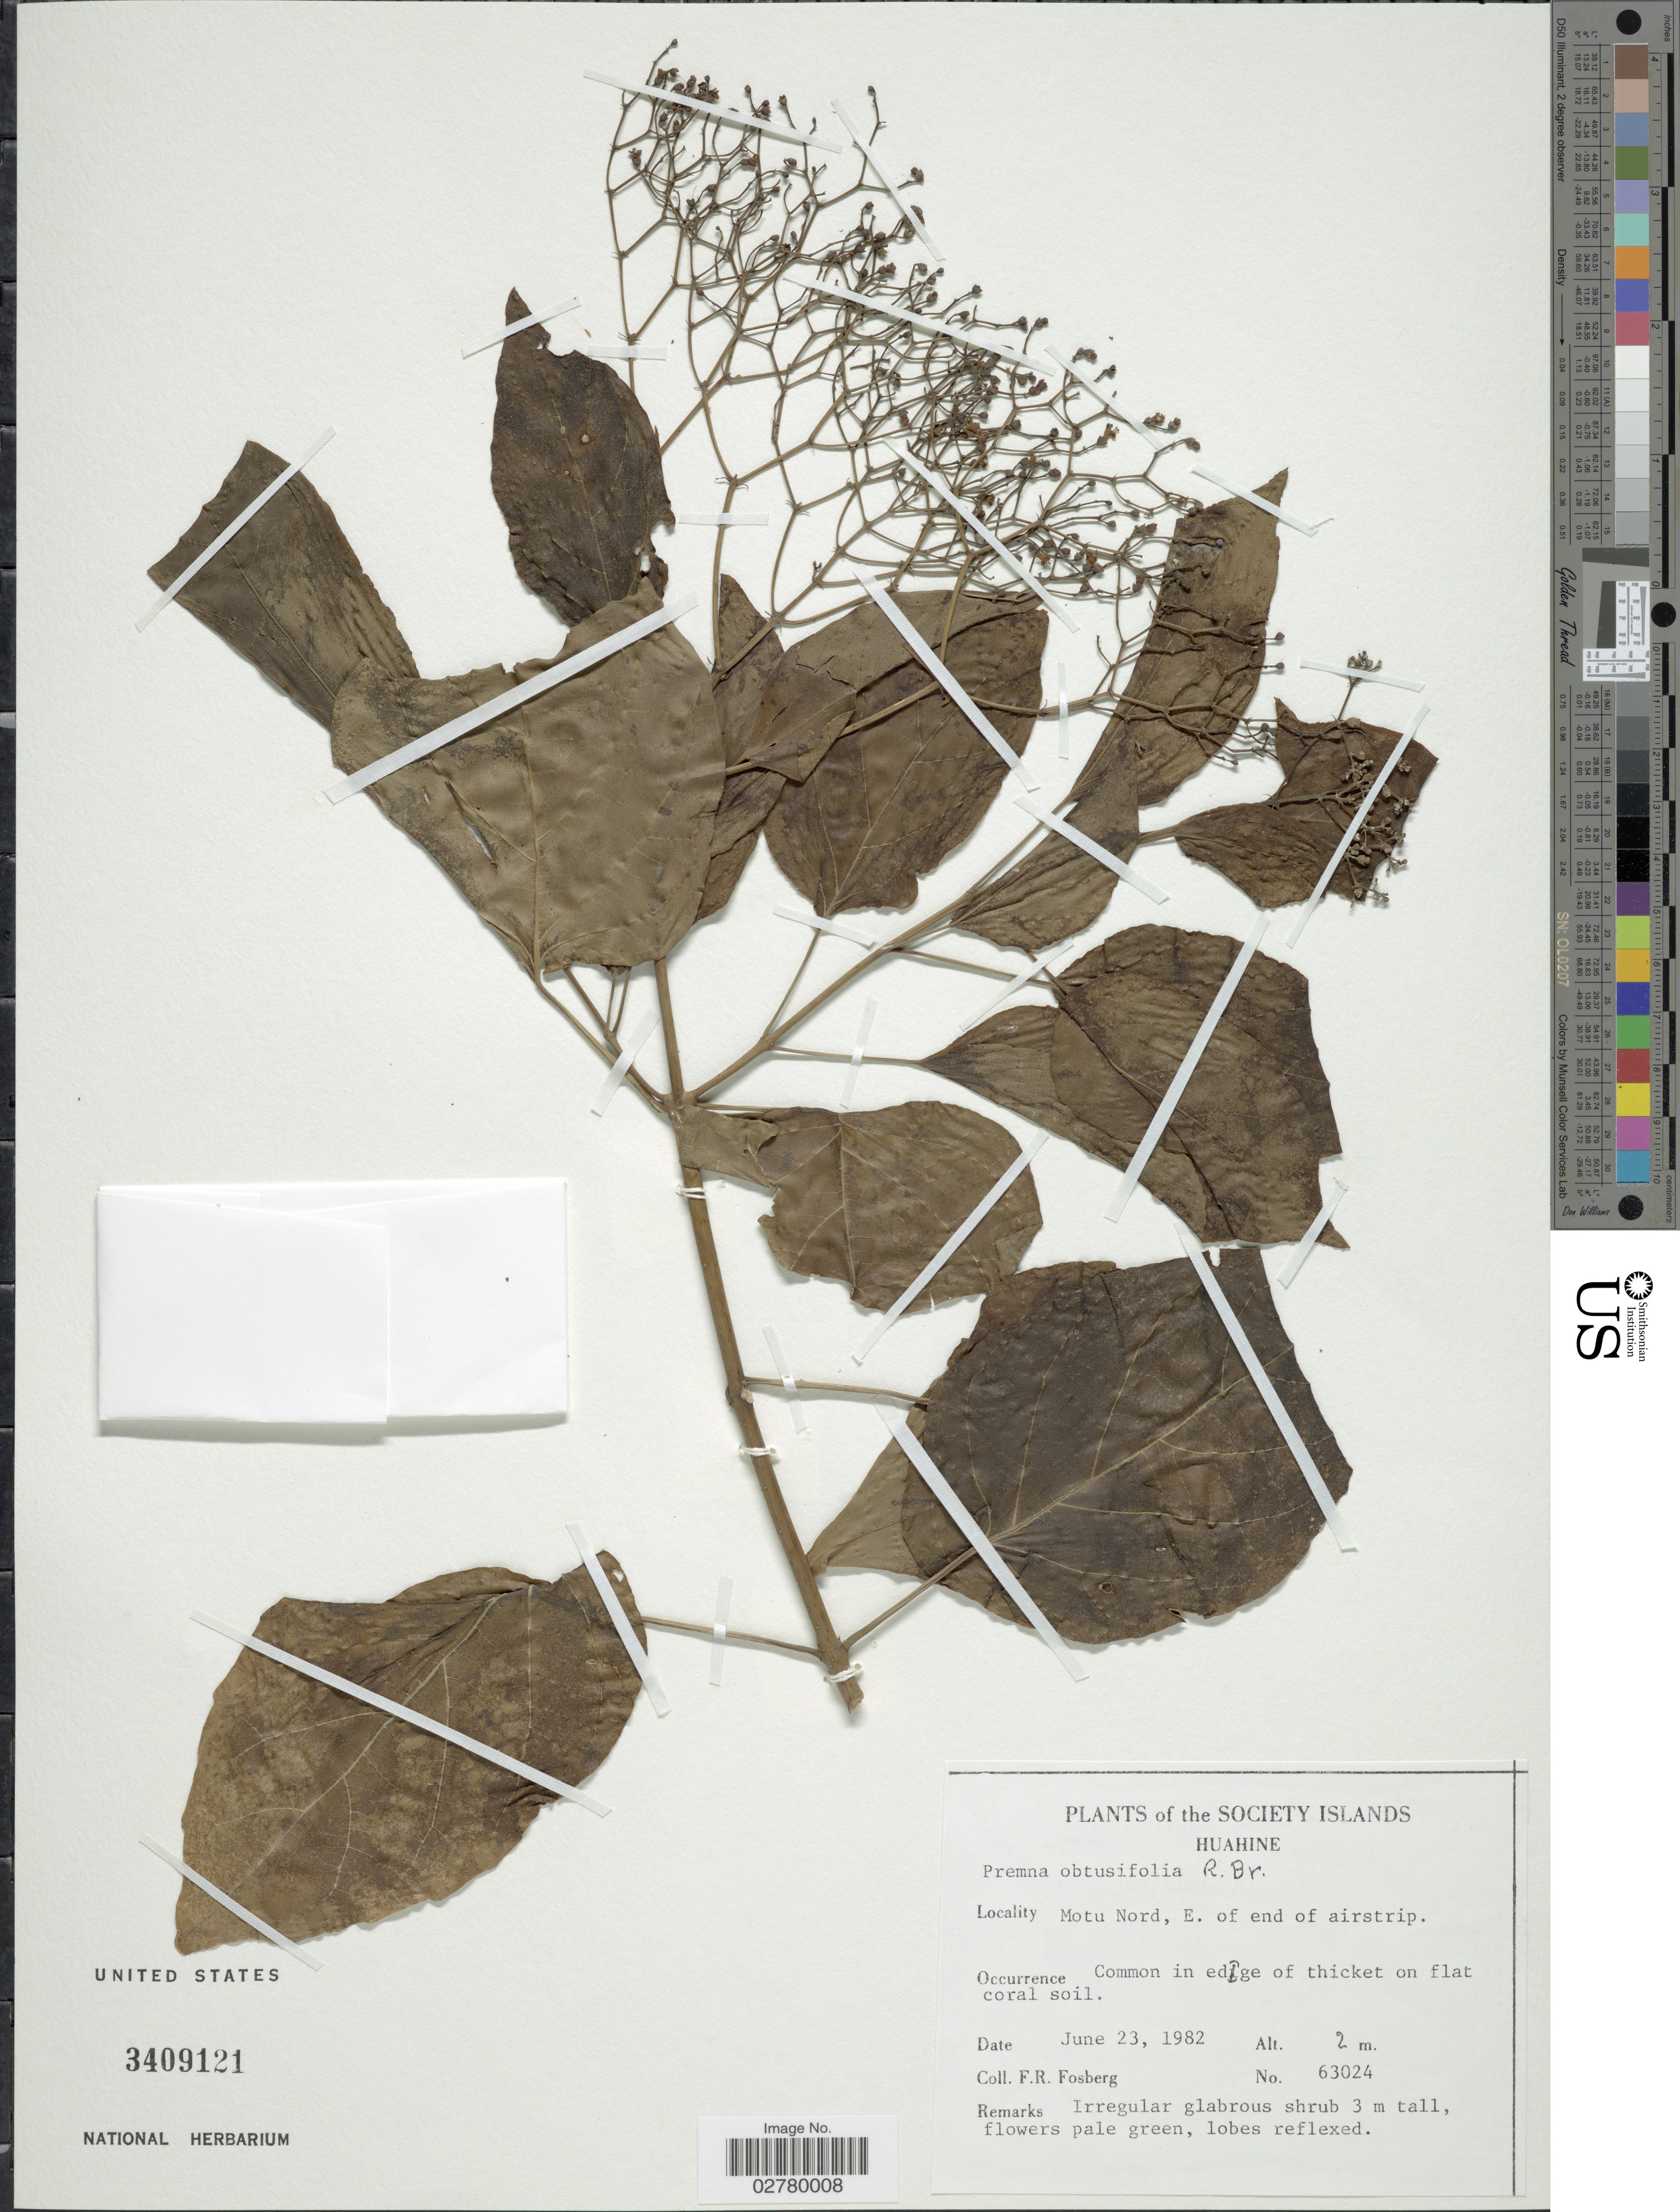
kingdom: Plantae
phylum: Tracheophyta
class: Magnoliopsida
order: Lamiales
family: Lamiaceae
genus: Premna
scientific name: Premna obtusifolia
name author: R. Br.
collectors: F. R. Fosberg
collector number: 63024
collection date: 1982-06-23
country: French Polynesia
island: Huahine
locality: The Society Islands. Huahine. Motu Nord, E. of end of airstrip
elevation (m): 2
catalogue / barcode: US 3409121